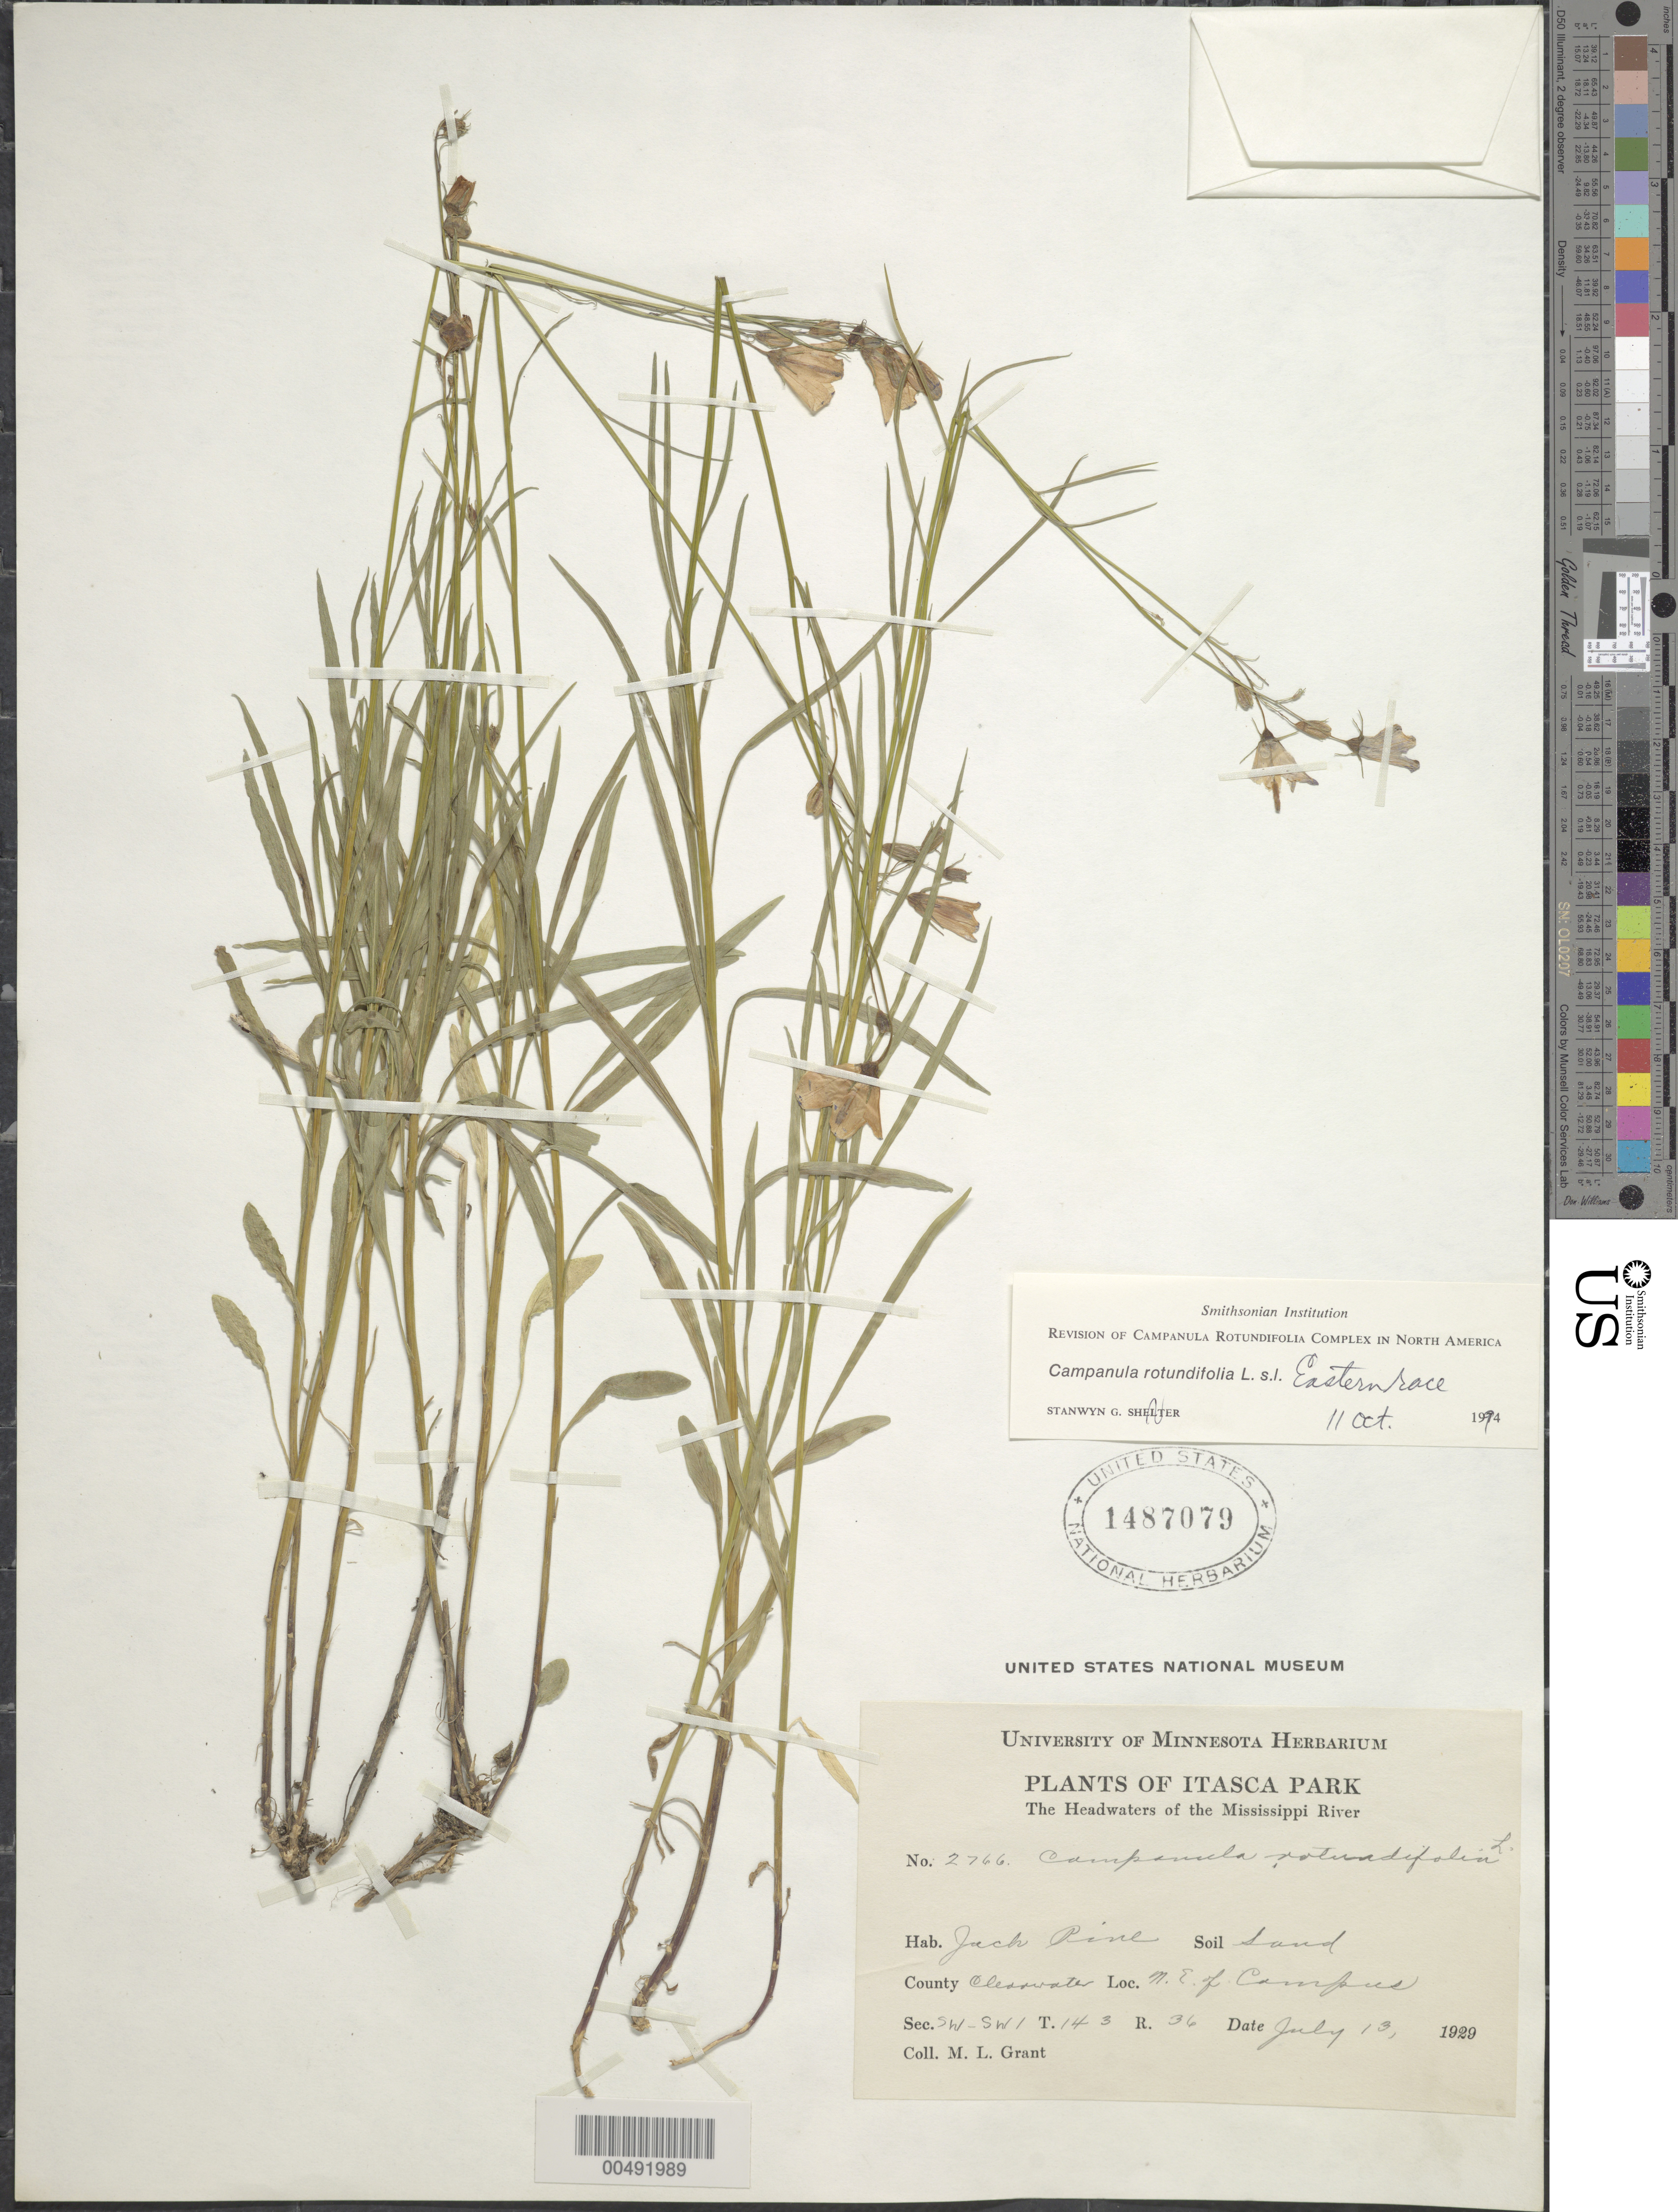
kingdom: Plantae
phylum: Tracheophyta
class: Magnoliopsida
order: Asterales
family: Campanulaceae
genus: Campanula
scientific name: Campanula rotundifolia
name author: L.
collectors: M. L. Grant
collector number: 2766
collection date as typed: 13 Jul 1929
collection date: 1929-07-13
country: United States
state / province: Minnesota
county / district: Clearwater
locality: Itasca Park, N.E. of Campus, Sec. SW-SW1, T. 143, R.36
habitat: Jack Pine, sand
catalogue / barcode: US 1487079